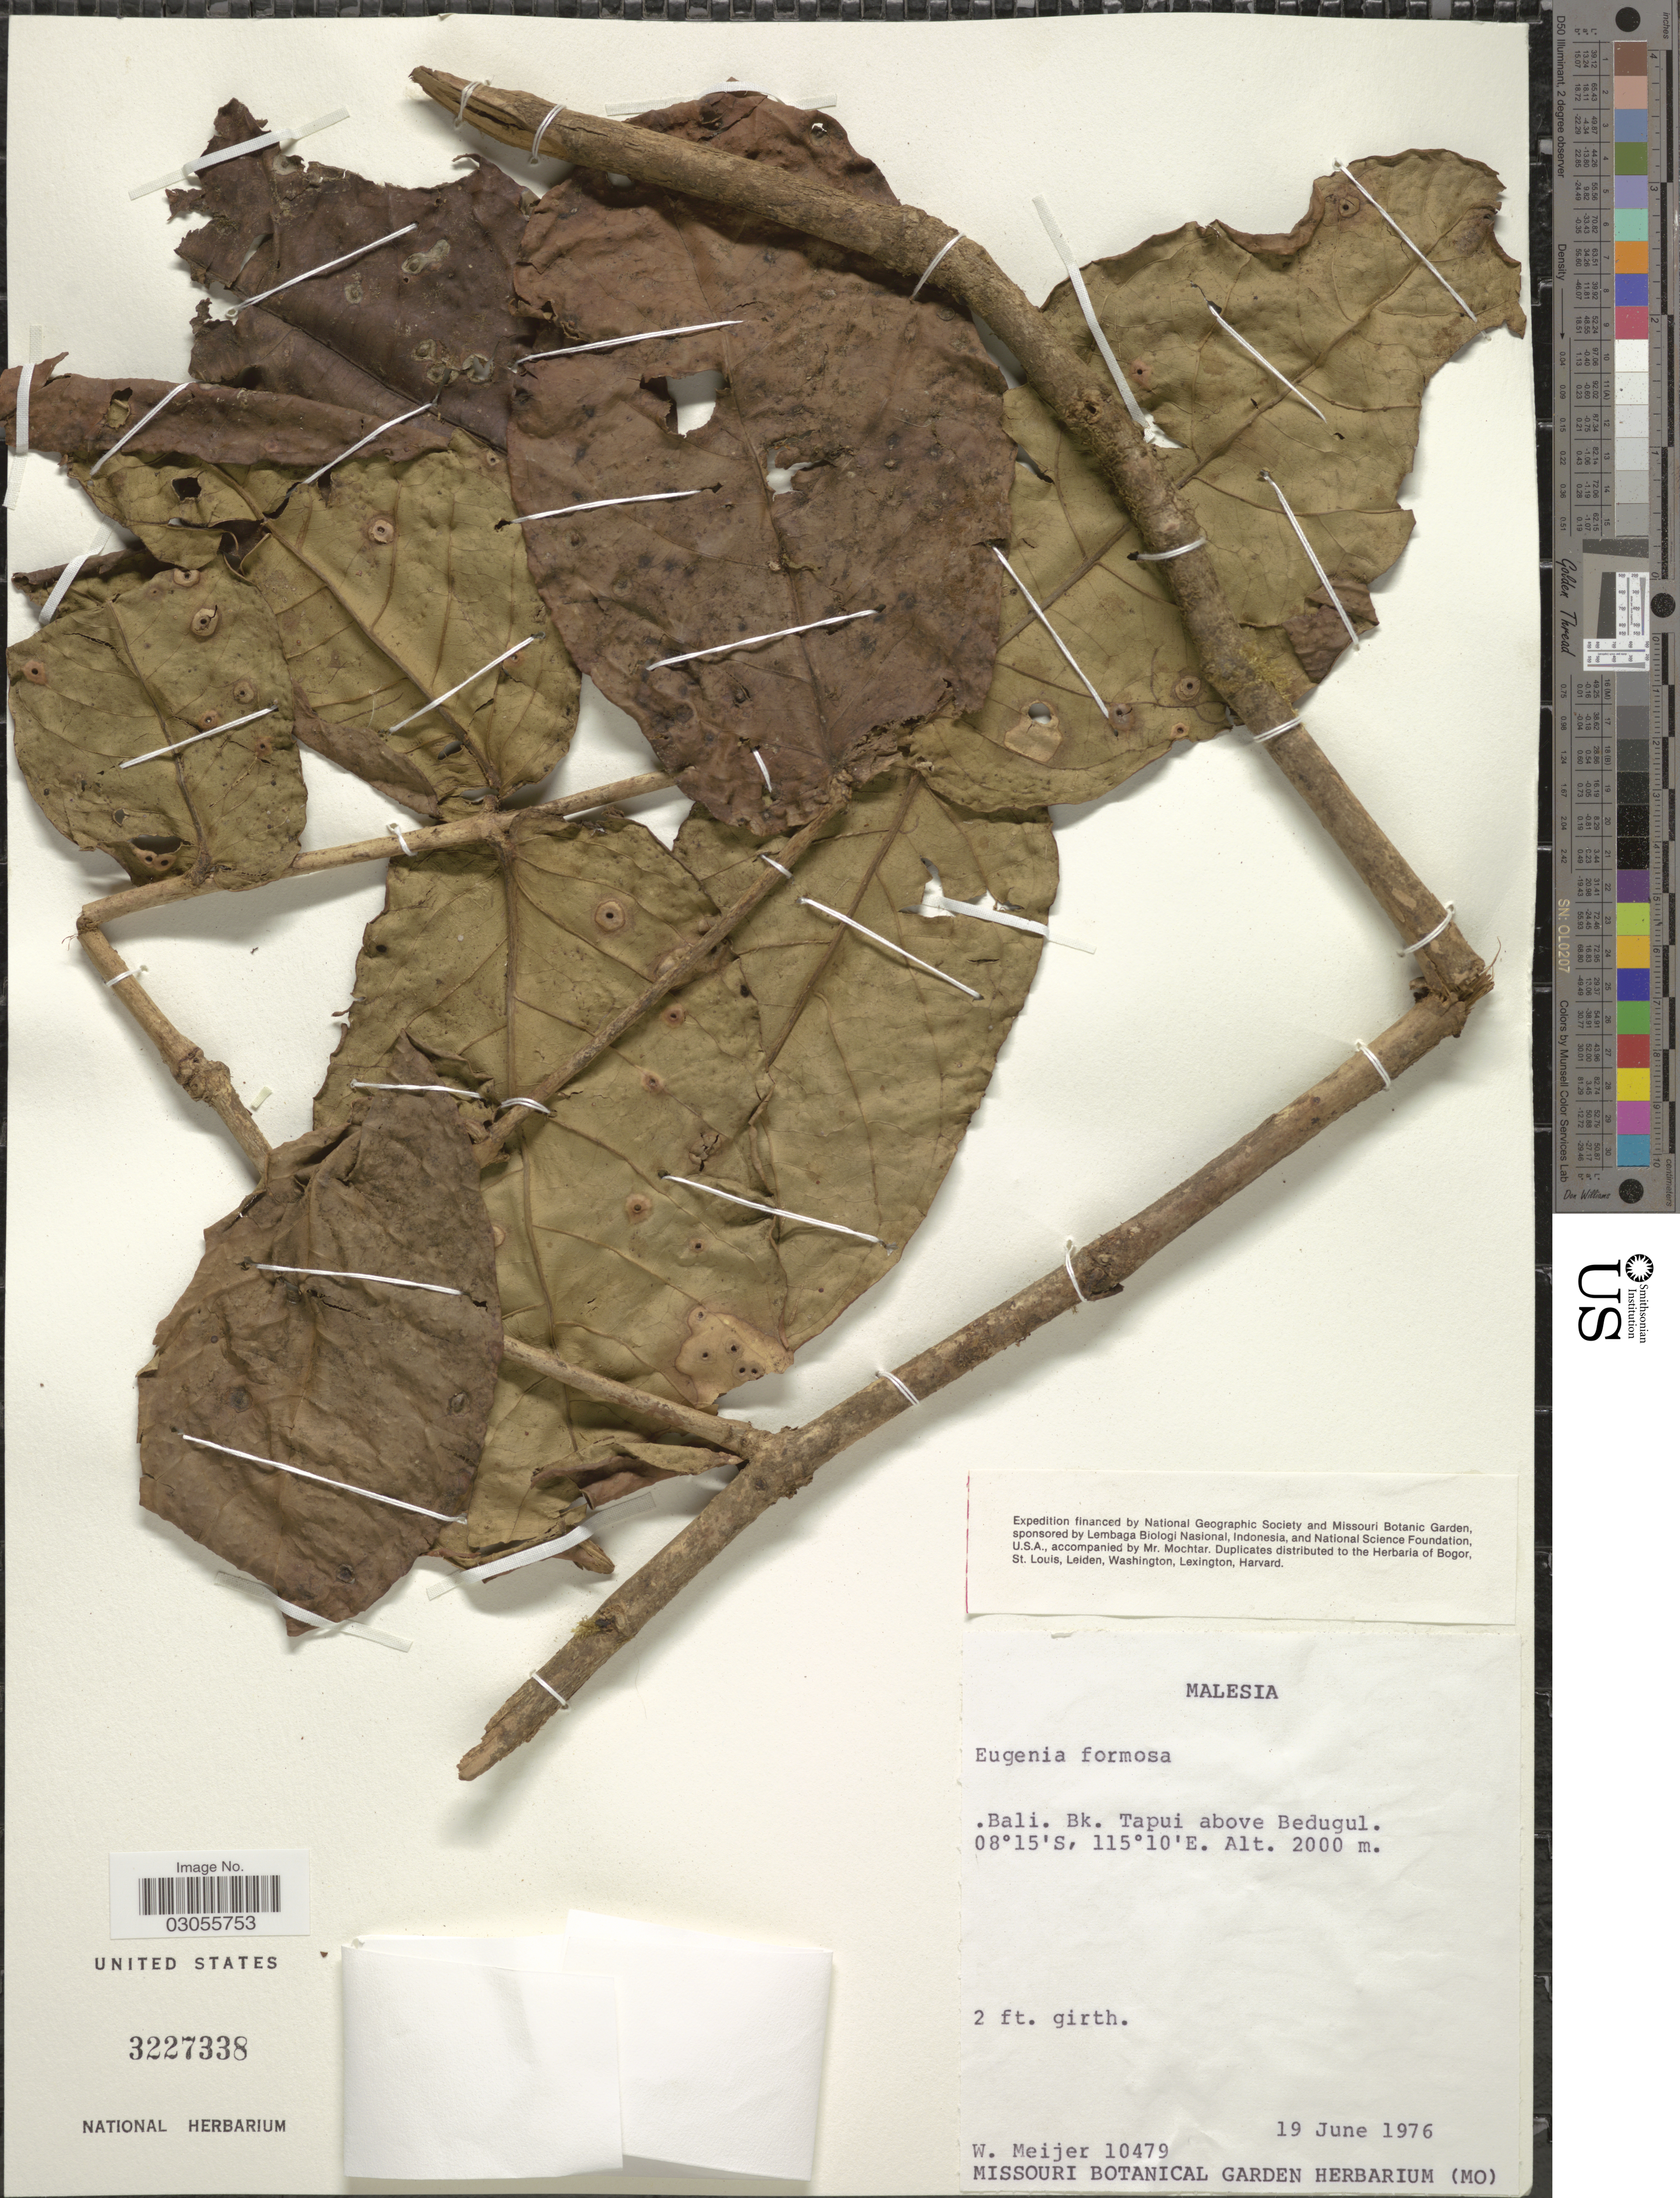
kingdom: Plantae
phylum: Tracheophyta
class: Magnoliopsida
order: Myrtales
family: Myrtaceae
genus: Syzygium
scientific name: Syzygium formosum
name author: (Wall.) Mason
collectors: W. Meijer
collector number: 10479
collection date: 1976-06-19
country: Indonesia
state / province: Nusa Tenggara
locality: Malesia. Bali. Bk. Tapui above Bedugul.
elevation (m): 2000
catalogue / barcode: US 3227338